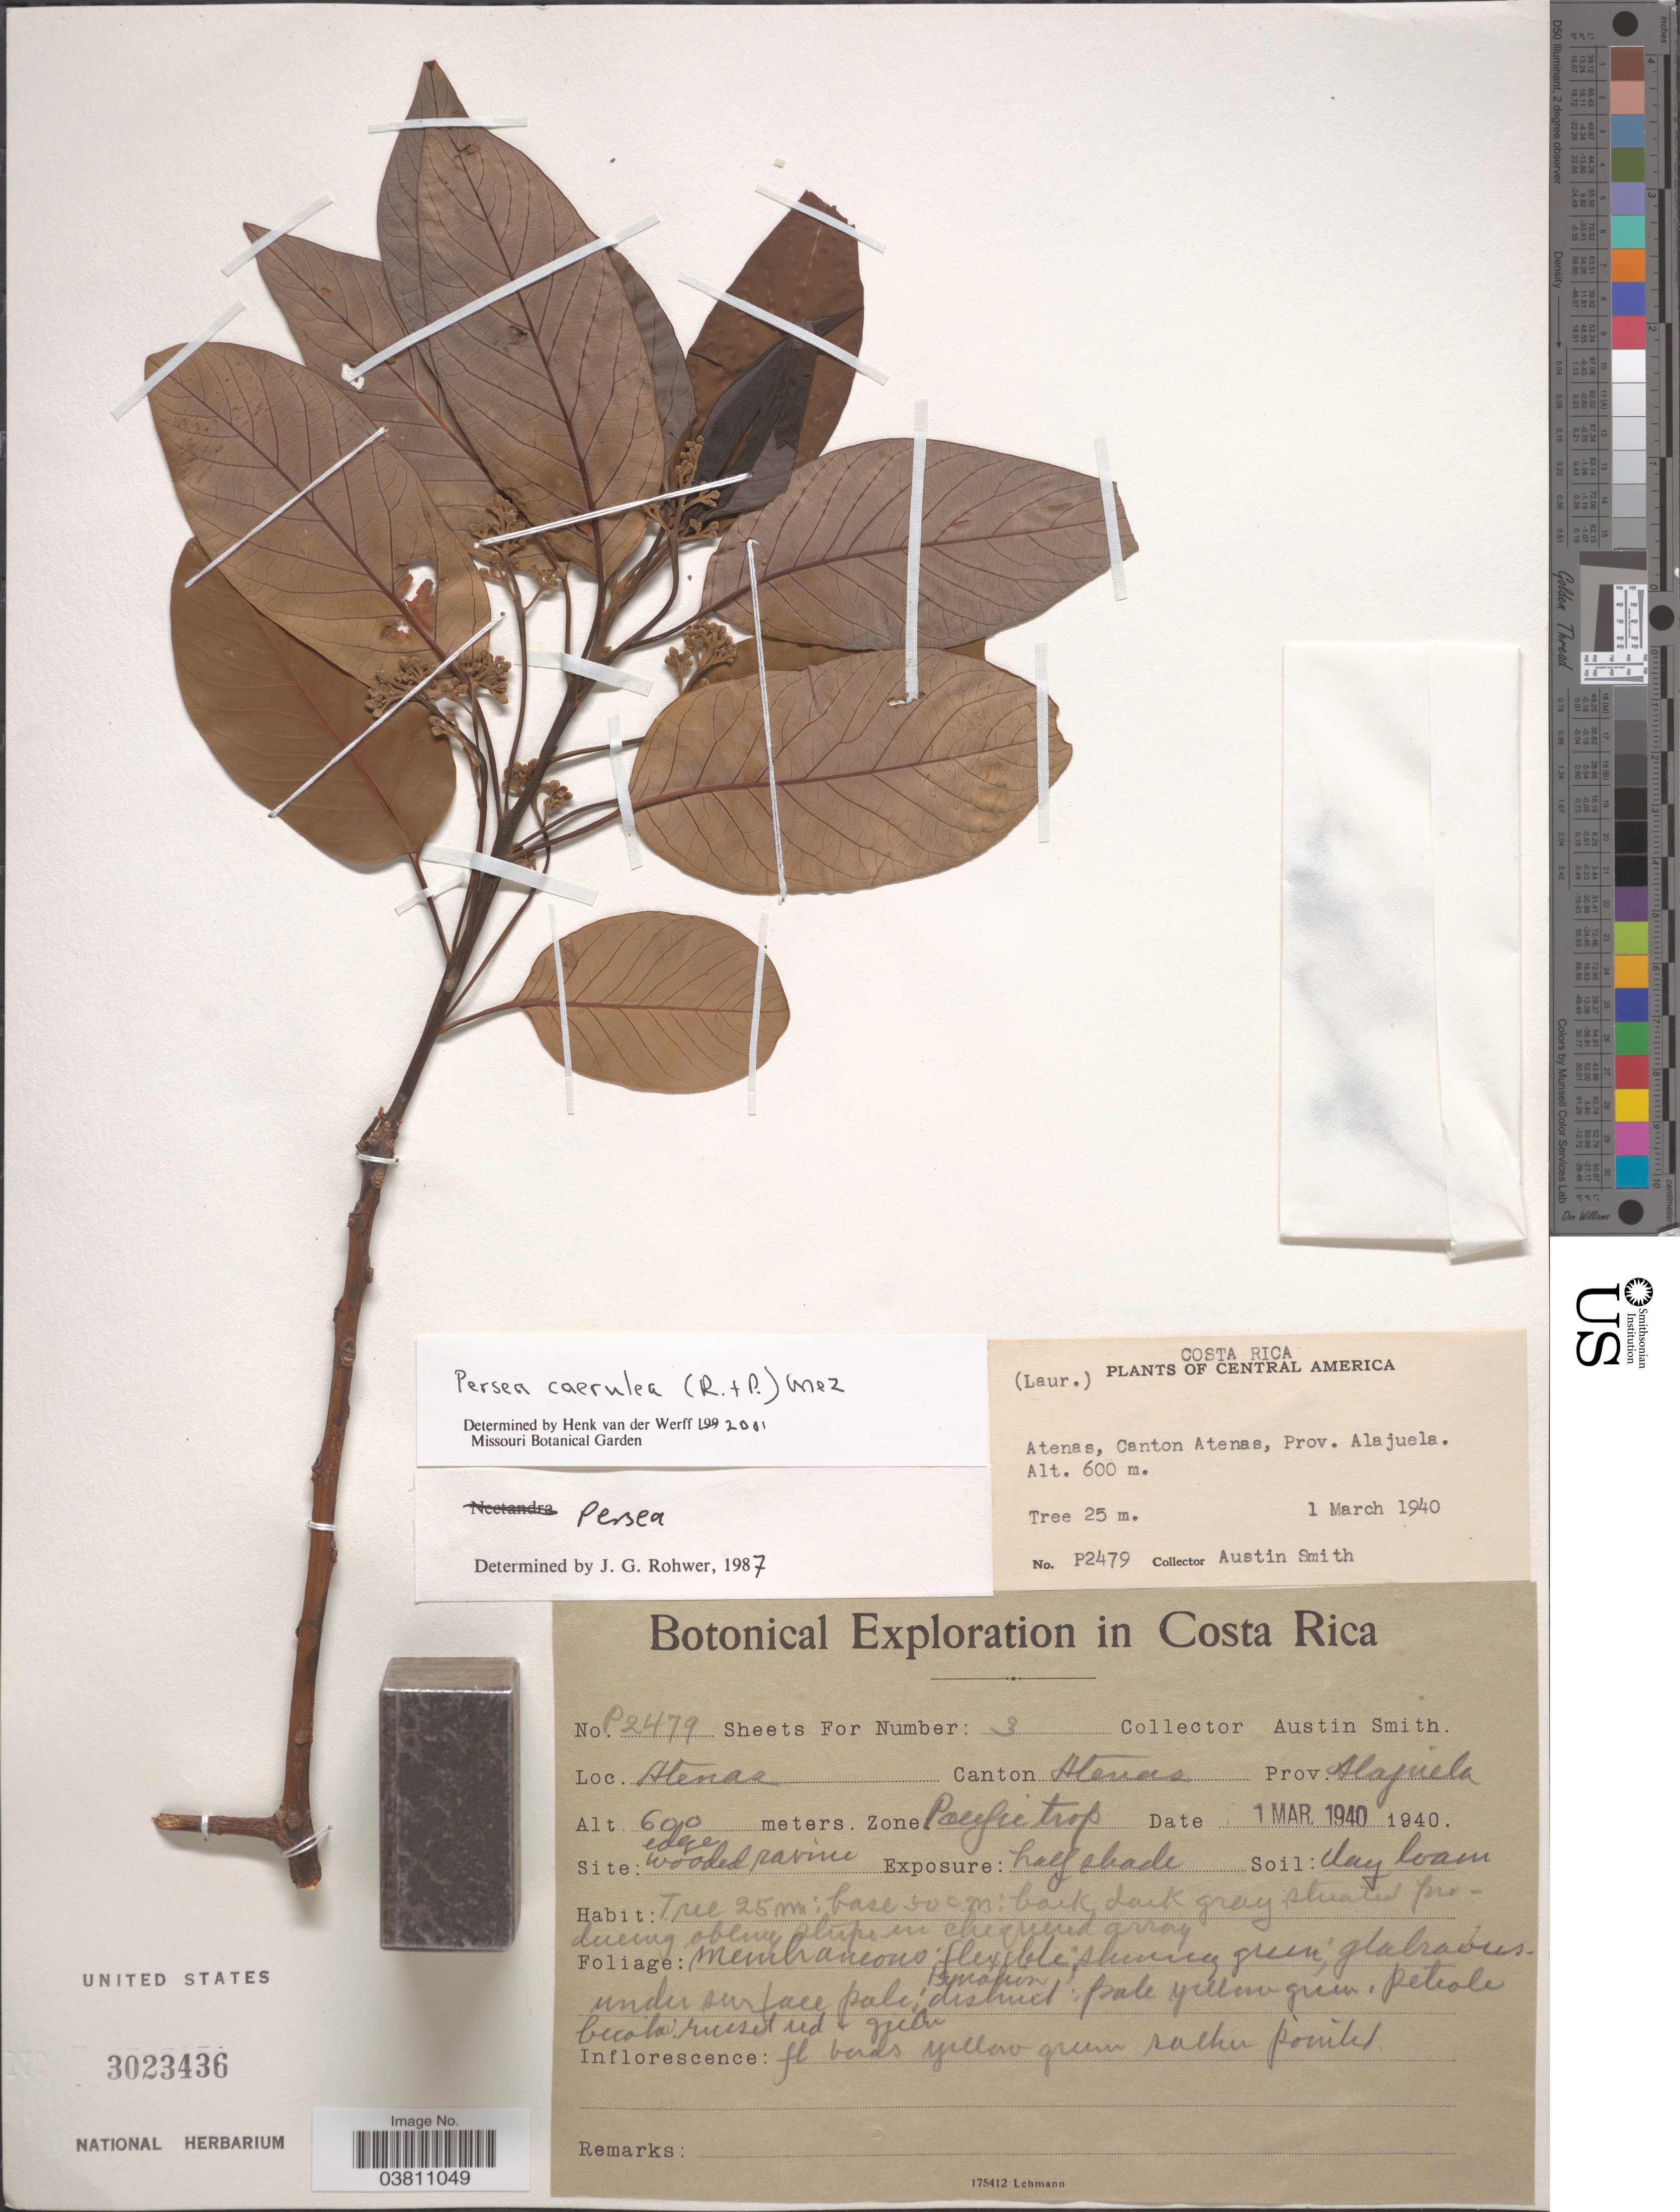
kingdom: Plantae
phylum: Tracheophyta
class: Magnoliopsida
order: Laurales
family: Lauraceae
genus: Persea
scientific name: Persea caerulea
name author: (Ruiz & Pav.) Mez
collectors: Aust P. Smith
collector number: P2479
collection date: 1940-03-01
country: Costa Rica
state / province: Alajuela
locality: Atenas Canton Atenas.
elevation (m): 600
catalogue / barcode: US 3023436